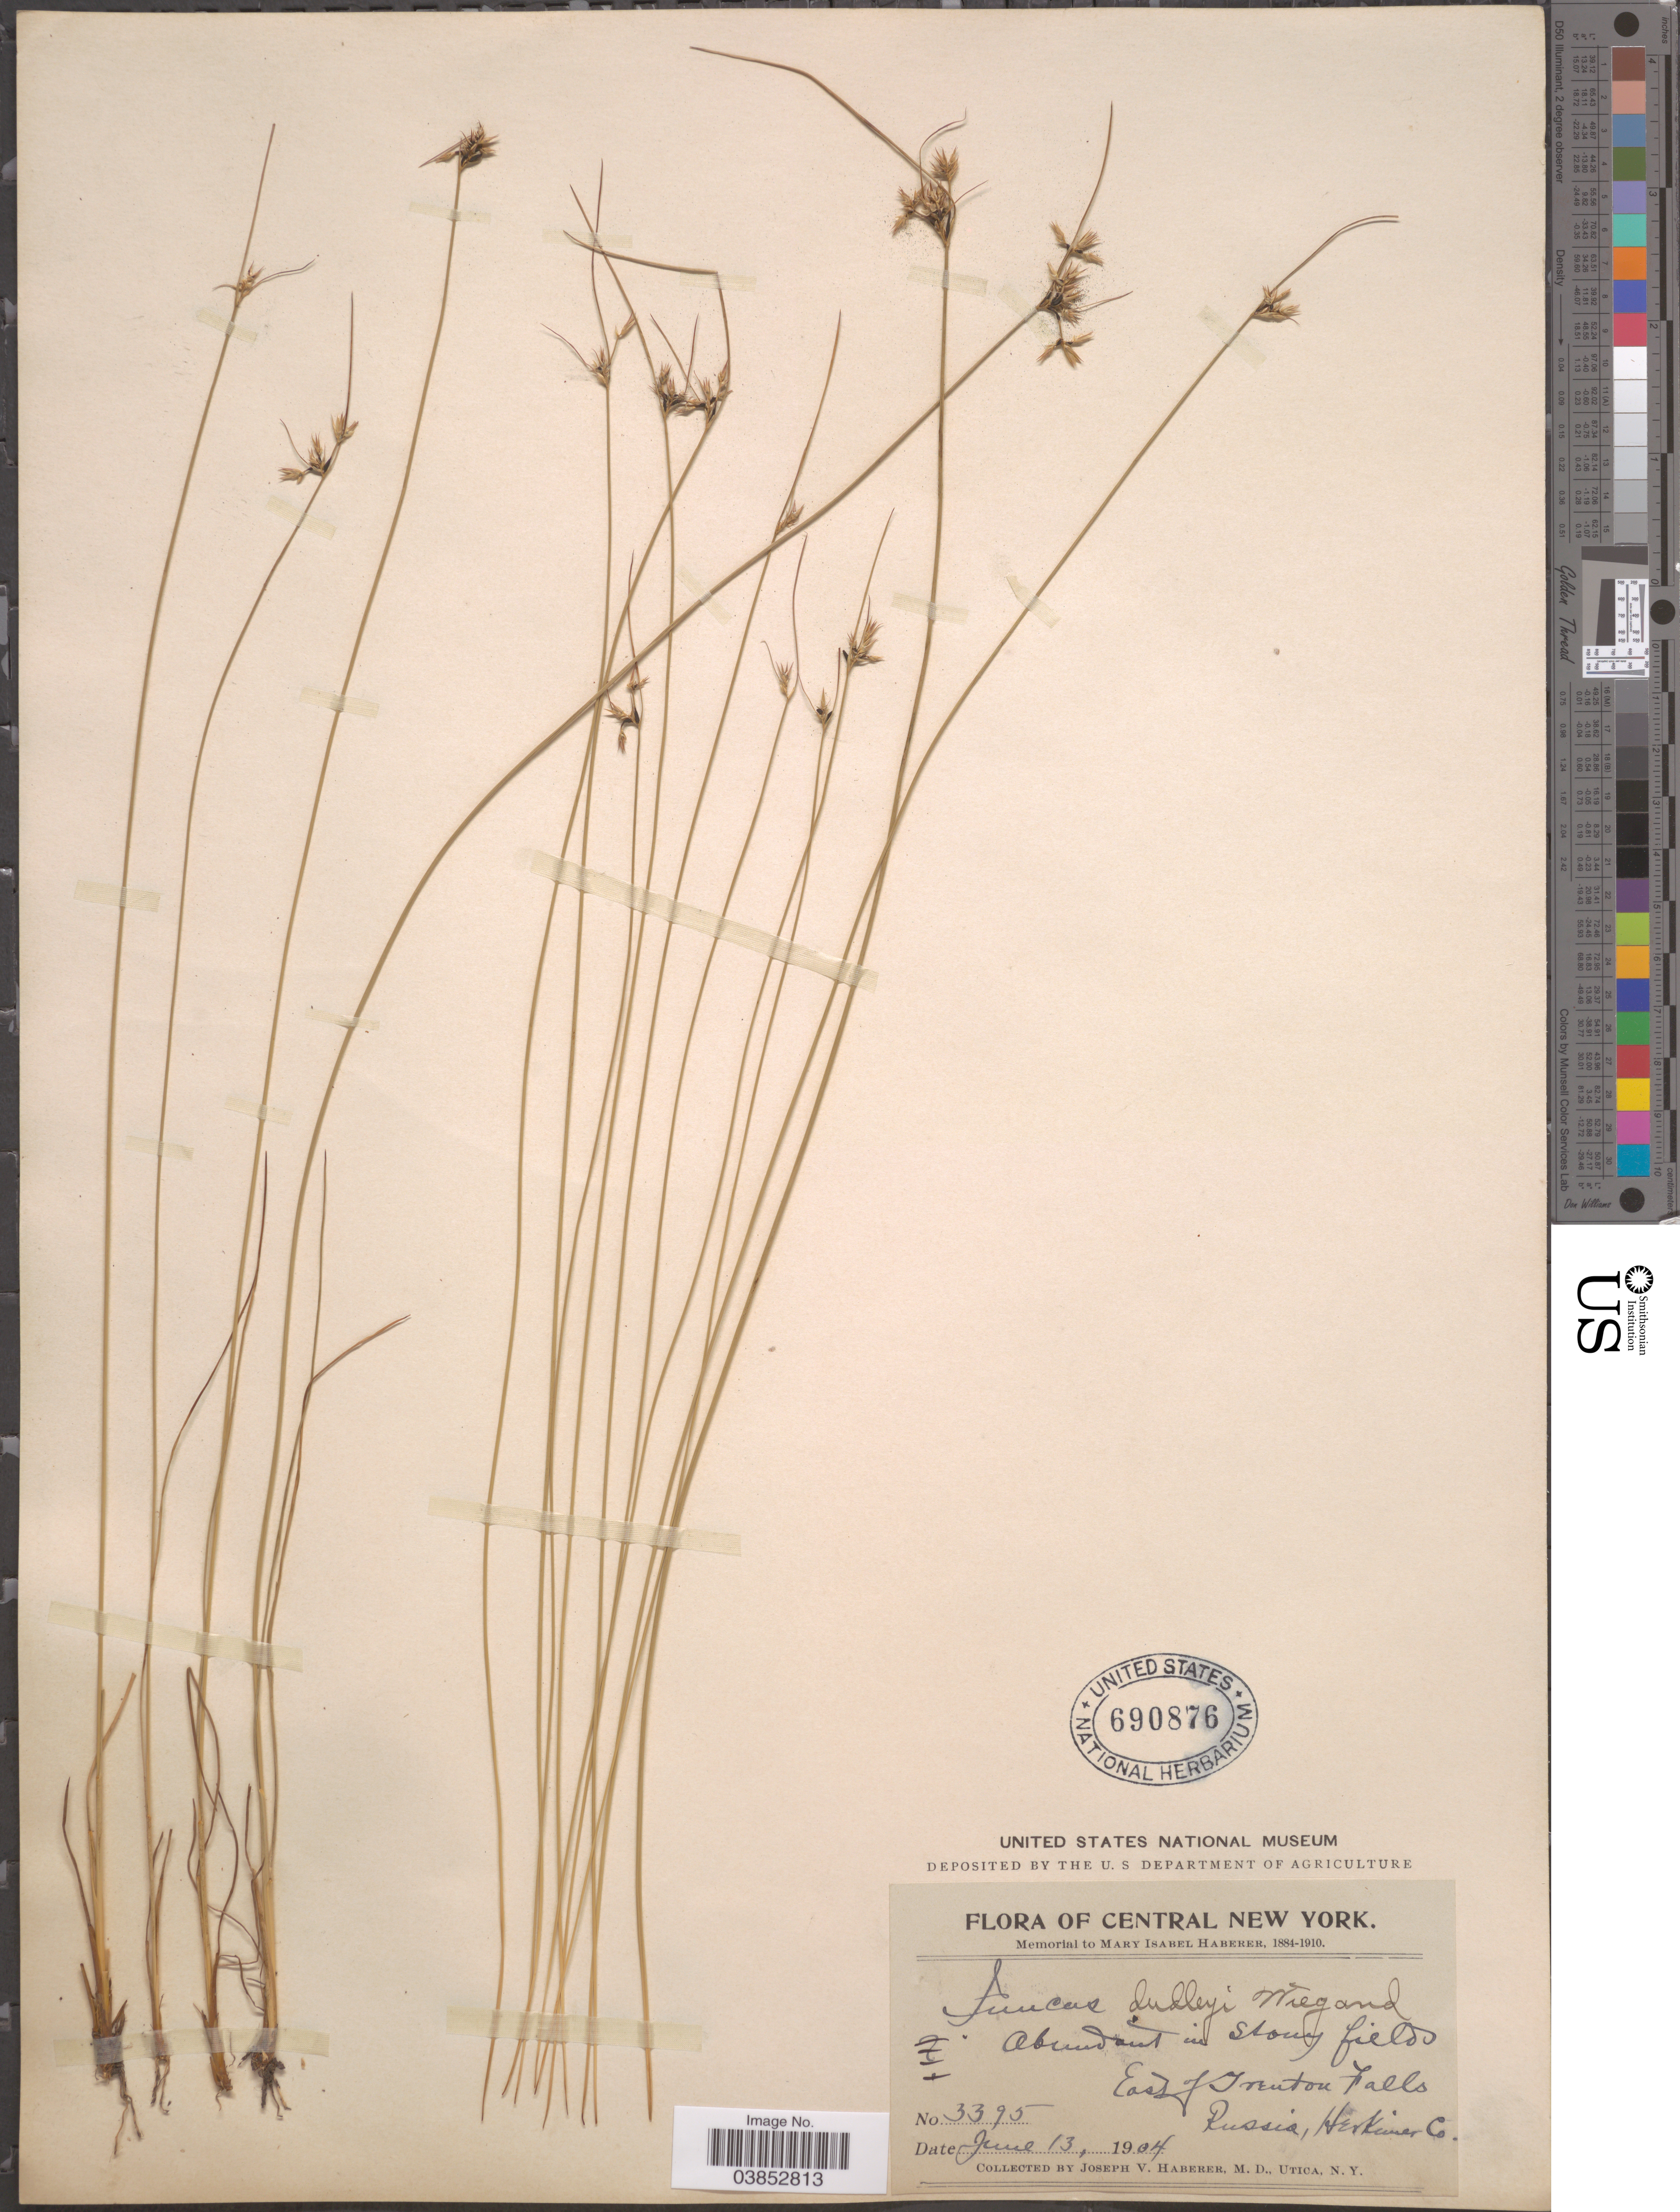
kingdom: Plantae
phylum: Tracheophyta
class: Liliopsida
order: Poales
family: Juncaceae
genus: Juncus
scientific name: Juncus dudleyi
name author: Wiegand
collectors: J. V. Haberer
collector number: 3395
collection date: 1904-06-13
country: United States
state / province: New York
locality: Central New York. In Stony field. East of Trenton Falls. Russia, Herkimer Co.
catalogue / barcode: US 690876